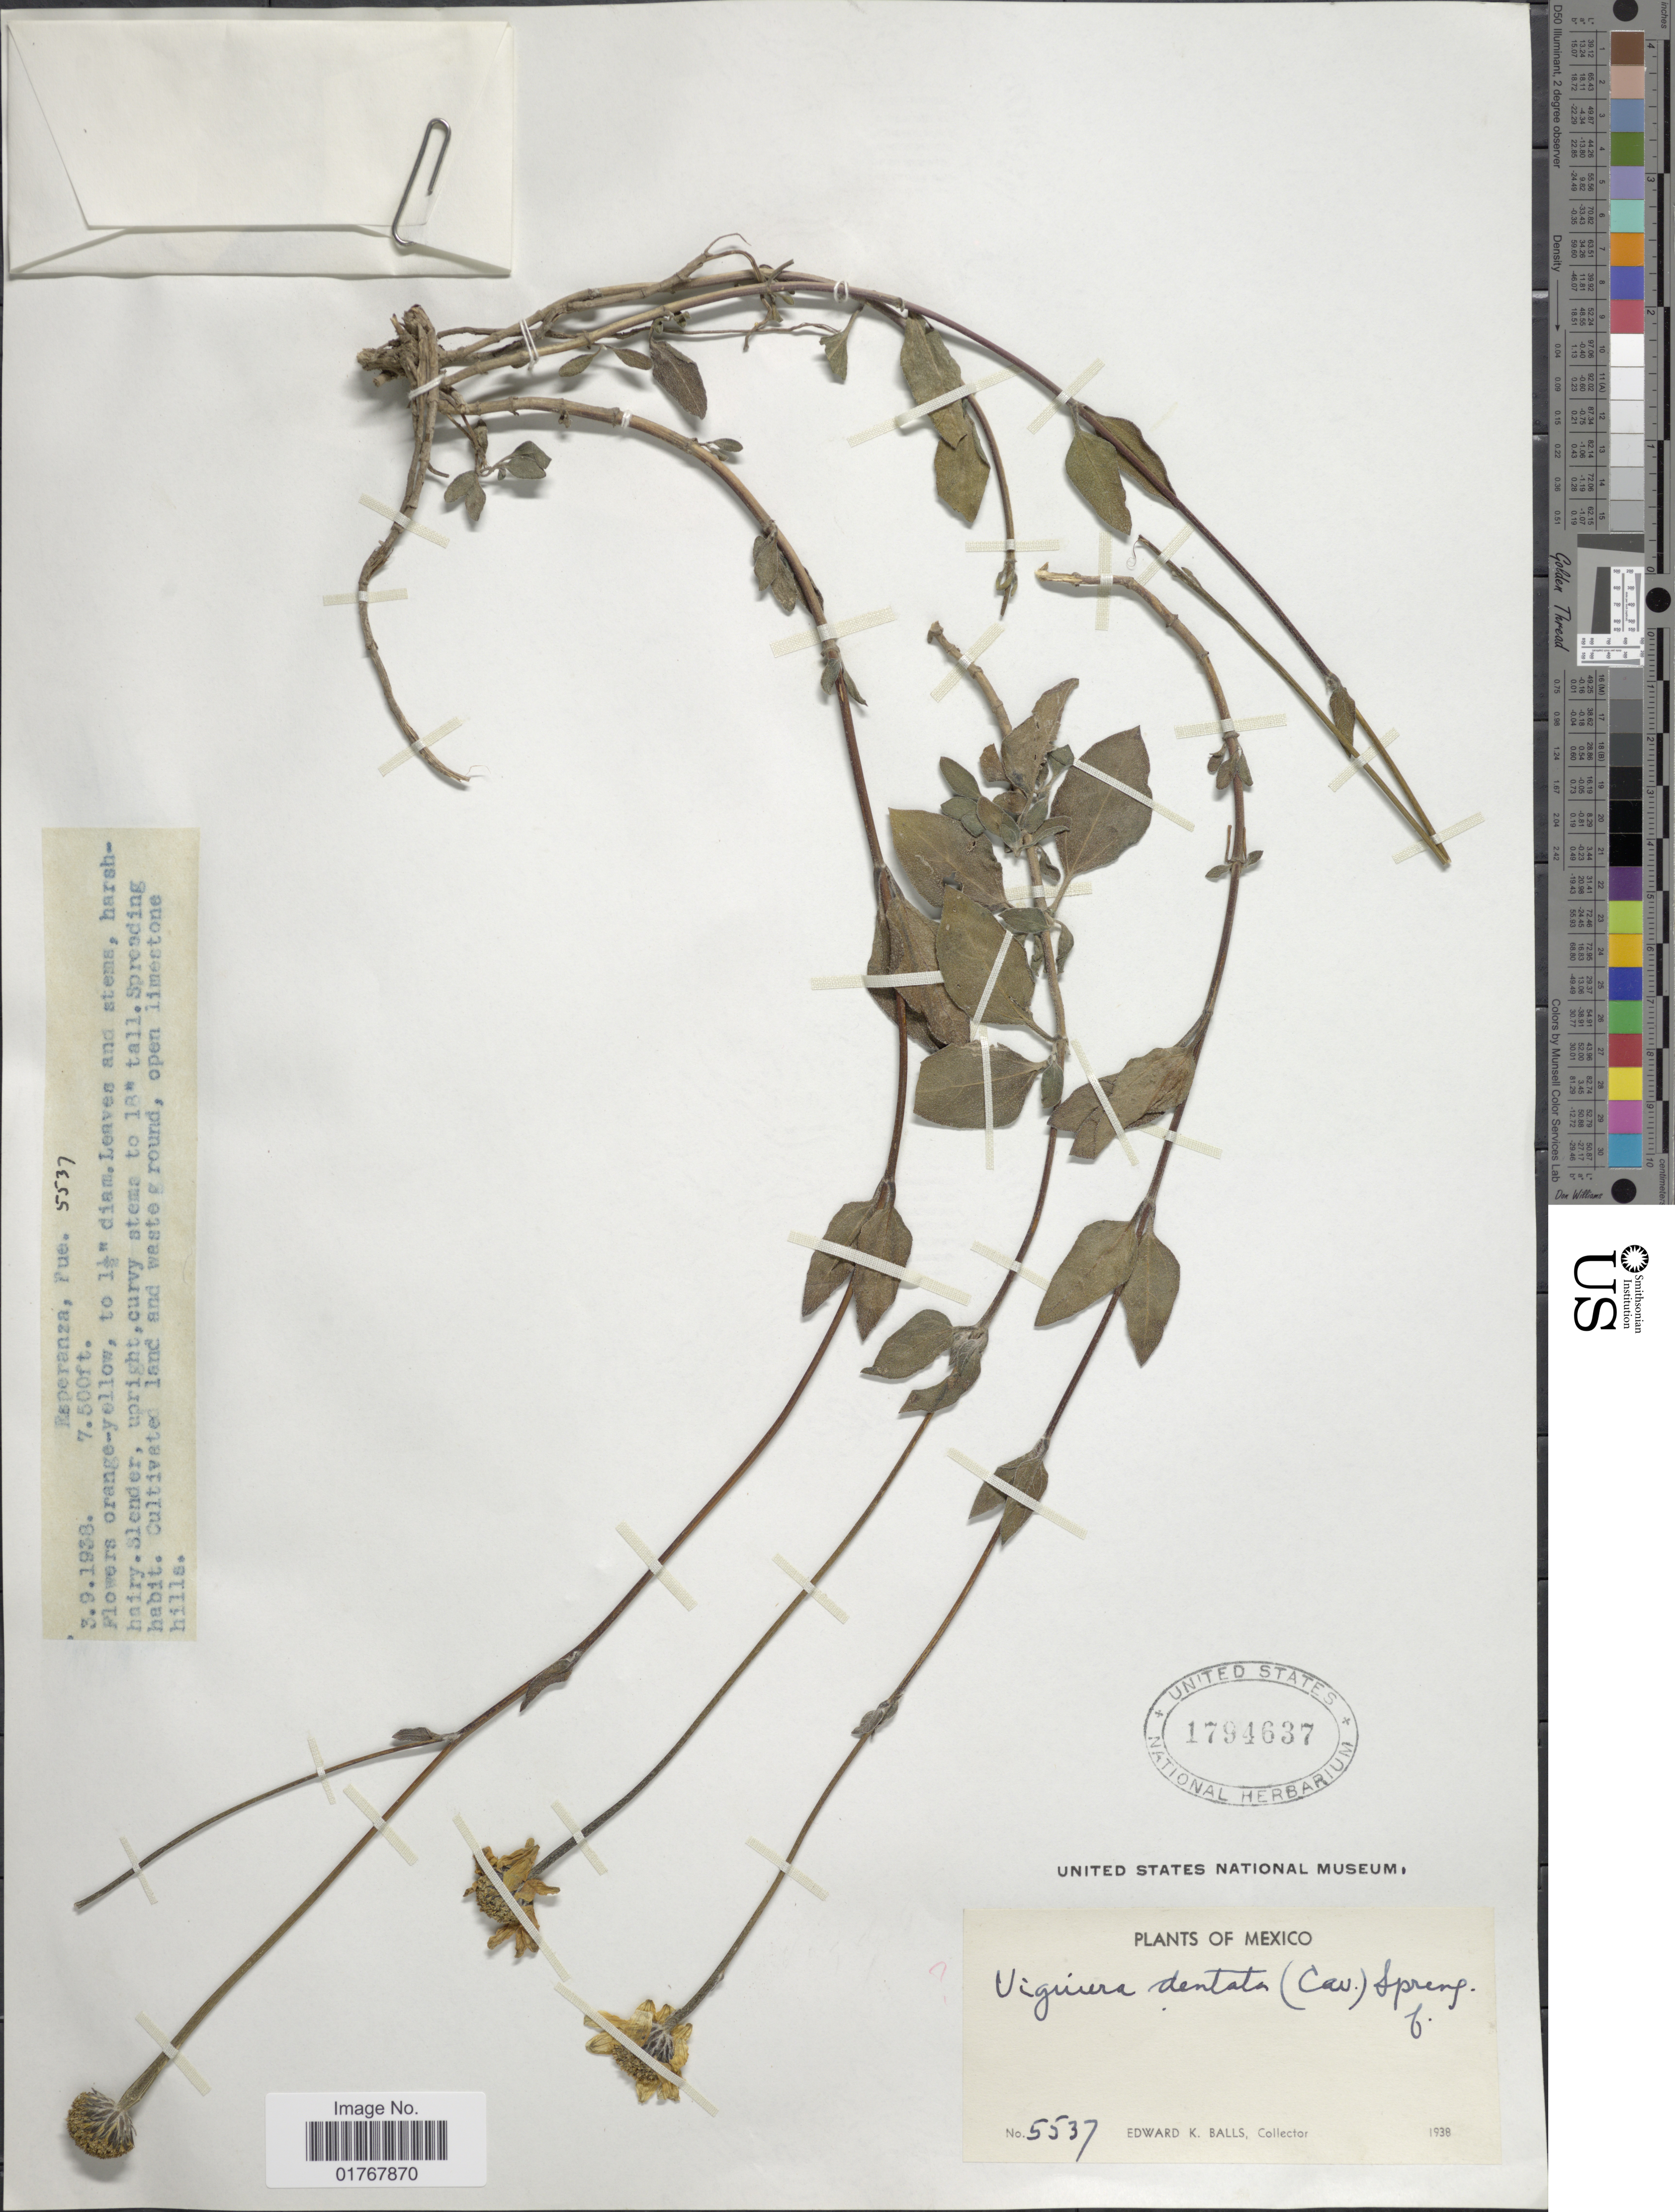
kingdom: Plantae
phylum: Tracheophyta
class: Magnoliopsida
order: Asterales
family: Asteraceae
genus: Viguiera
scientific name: Viguiera dentata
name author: (Cav.) Spreng.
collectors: E. K. Balls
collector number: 5537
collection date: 1938-09-03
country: Mexico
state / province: Puebla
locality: Reperanza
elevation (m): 2286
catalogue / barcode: US 1794637